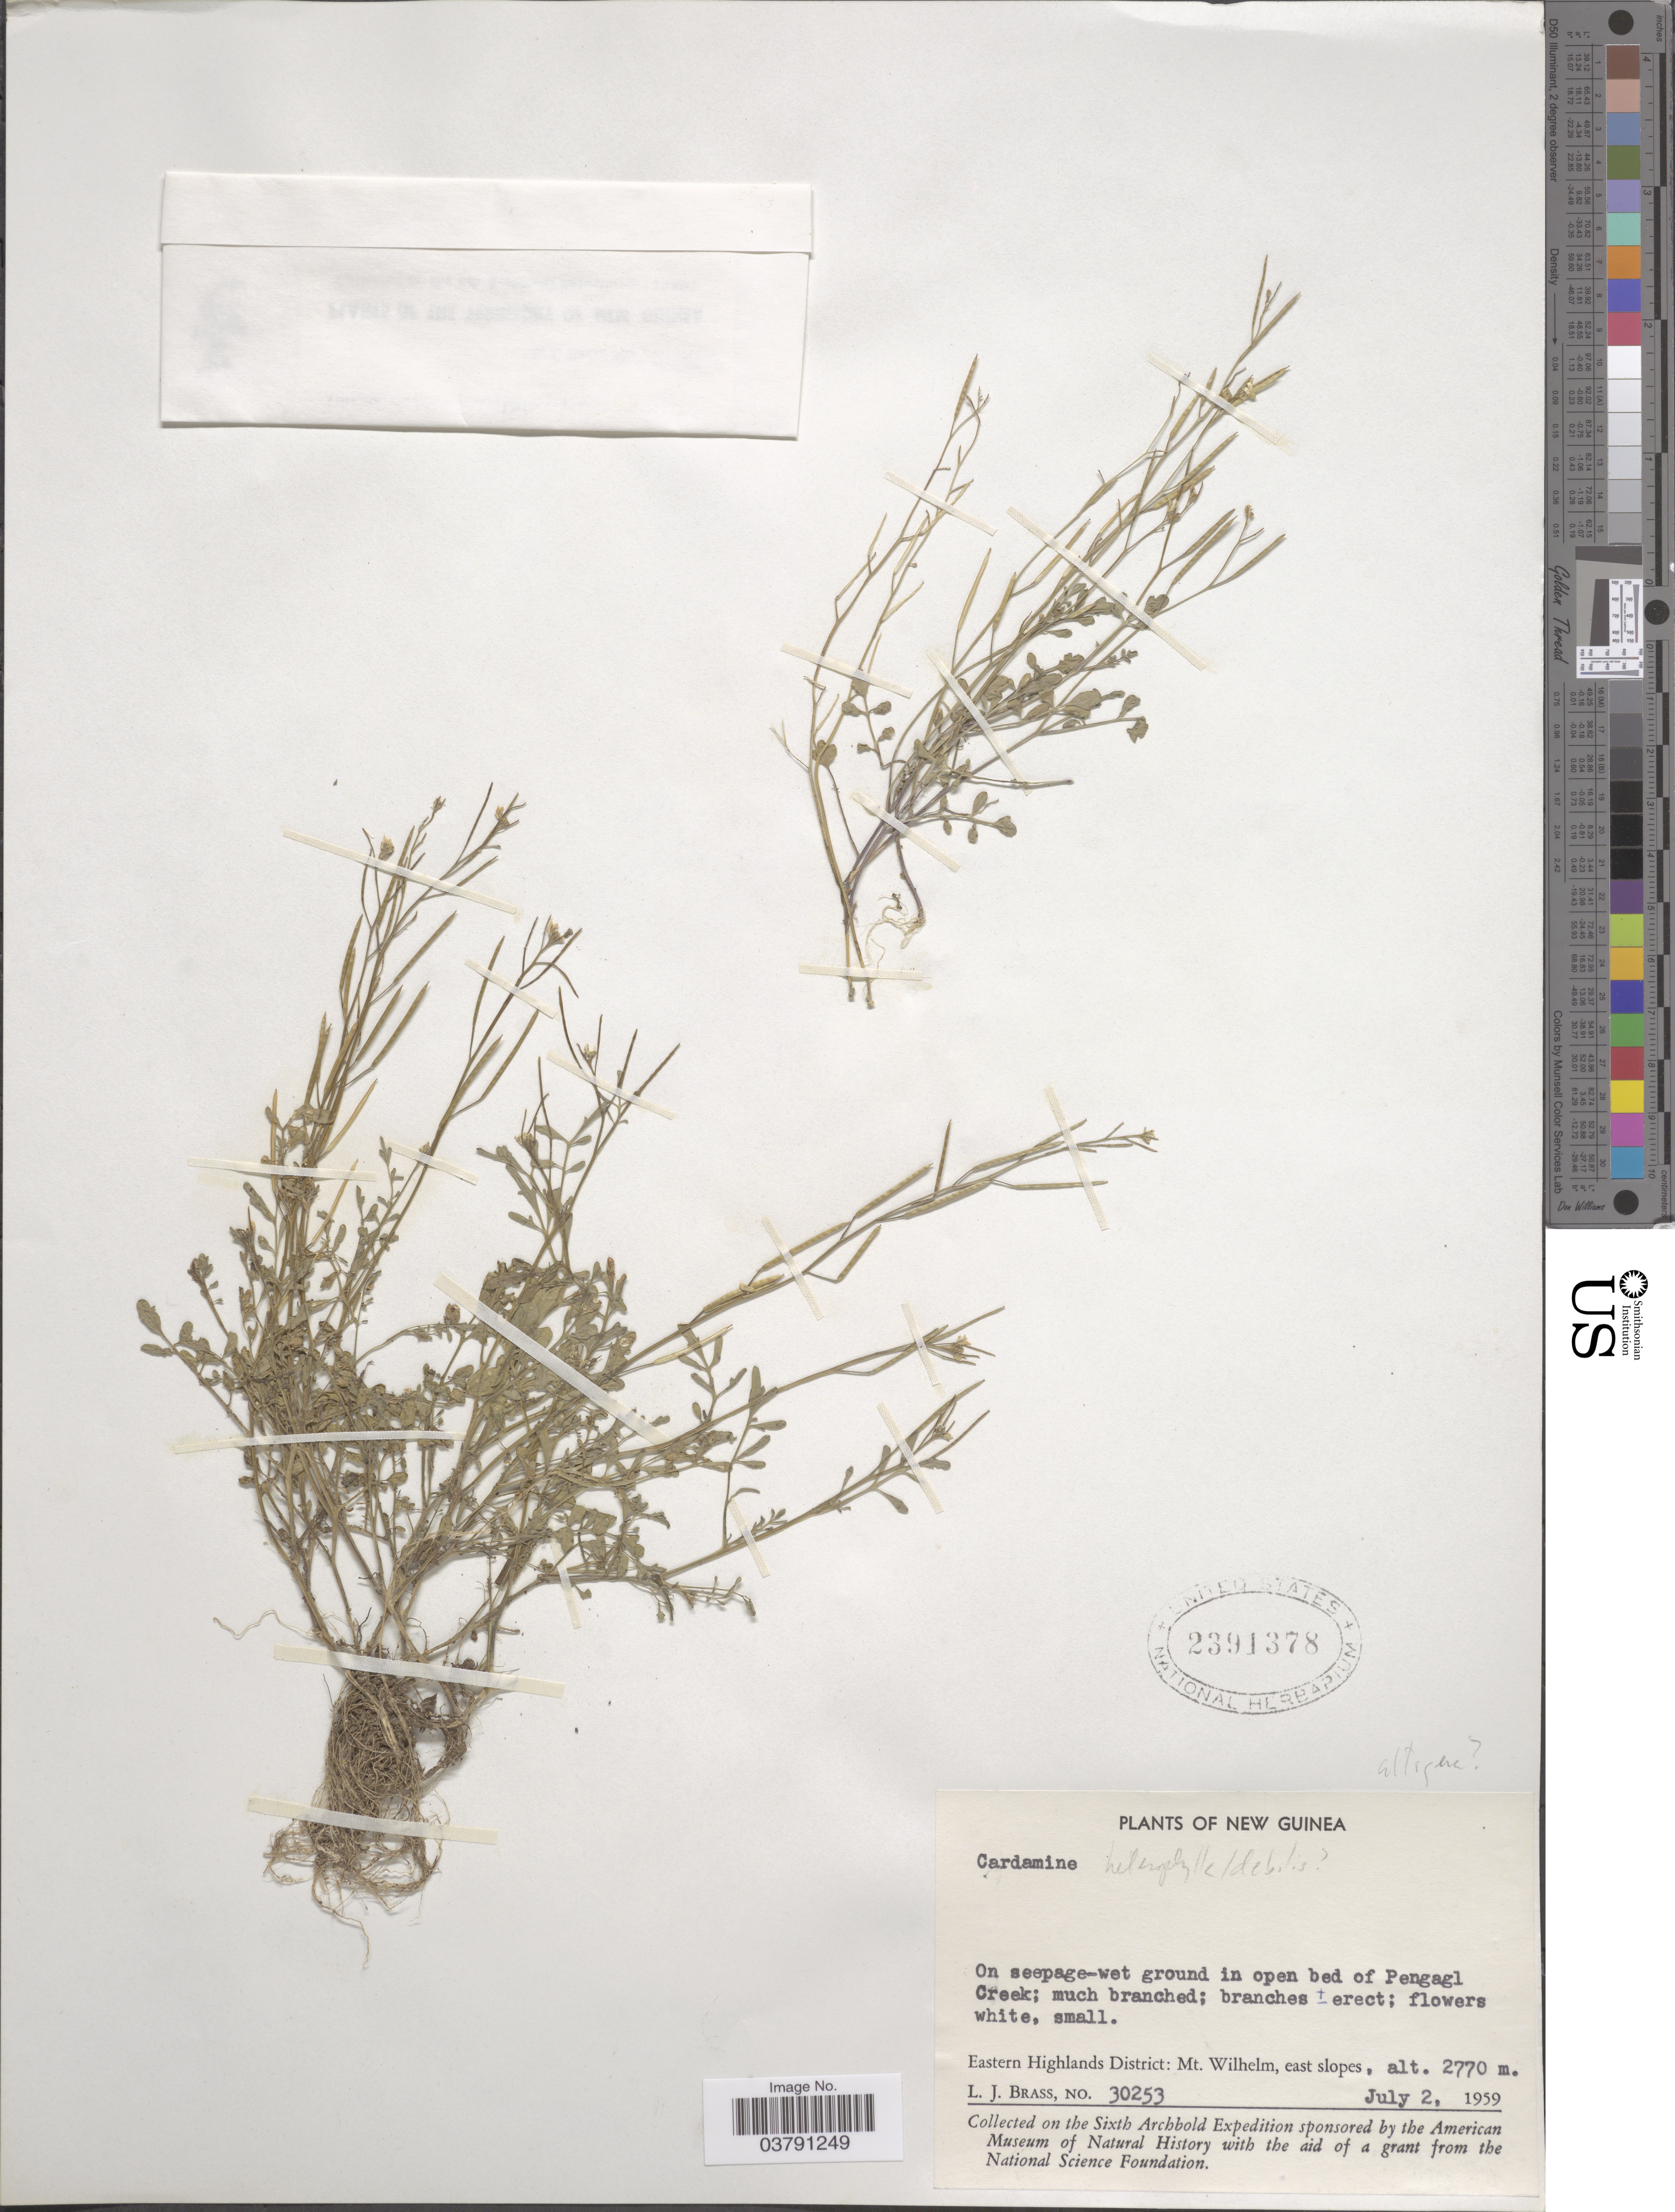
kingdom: Plantae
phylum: Tracheophyta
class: Magnoliopsida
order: Brassicales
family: Brassicaceae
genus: Cardamine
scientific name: Cardamine sp.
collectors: L. J. Brass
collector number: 30253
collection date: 1959-07-02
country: Papua New Guinea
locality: New Guinea. Eastern Higlands District: Mt. Wilhelm, east slopes.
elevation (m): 2770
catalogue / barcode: US 2391378